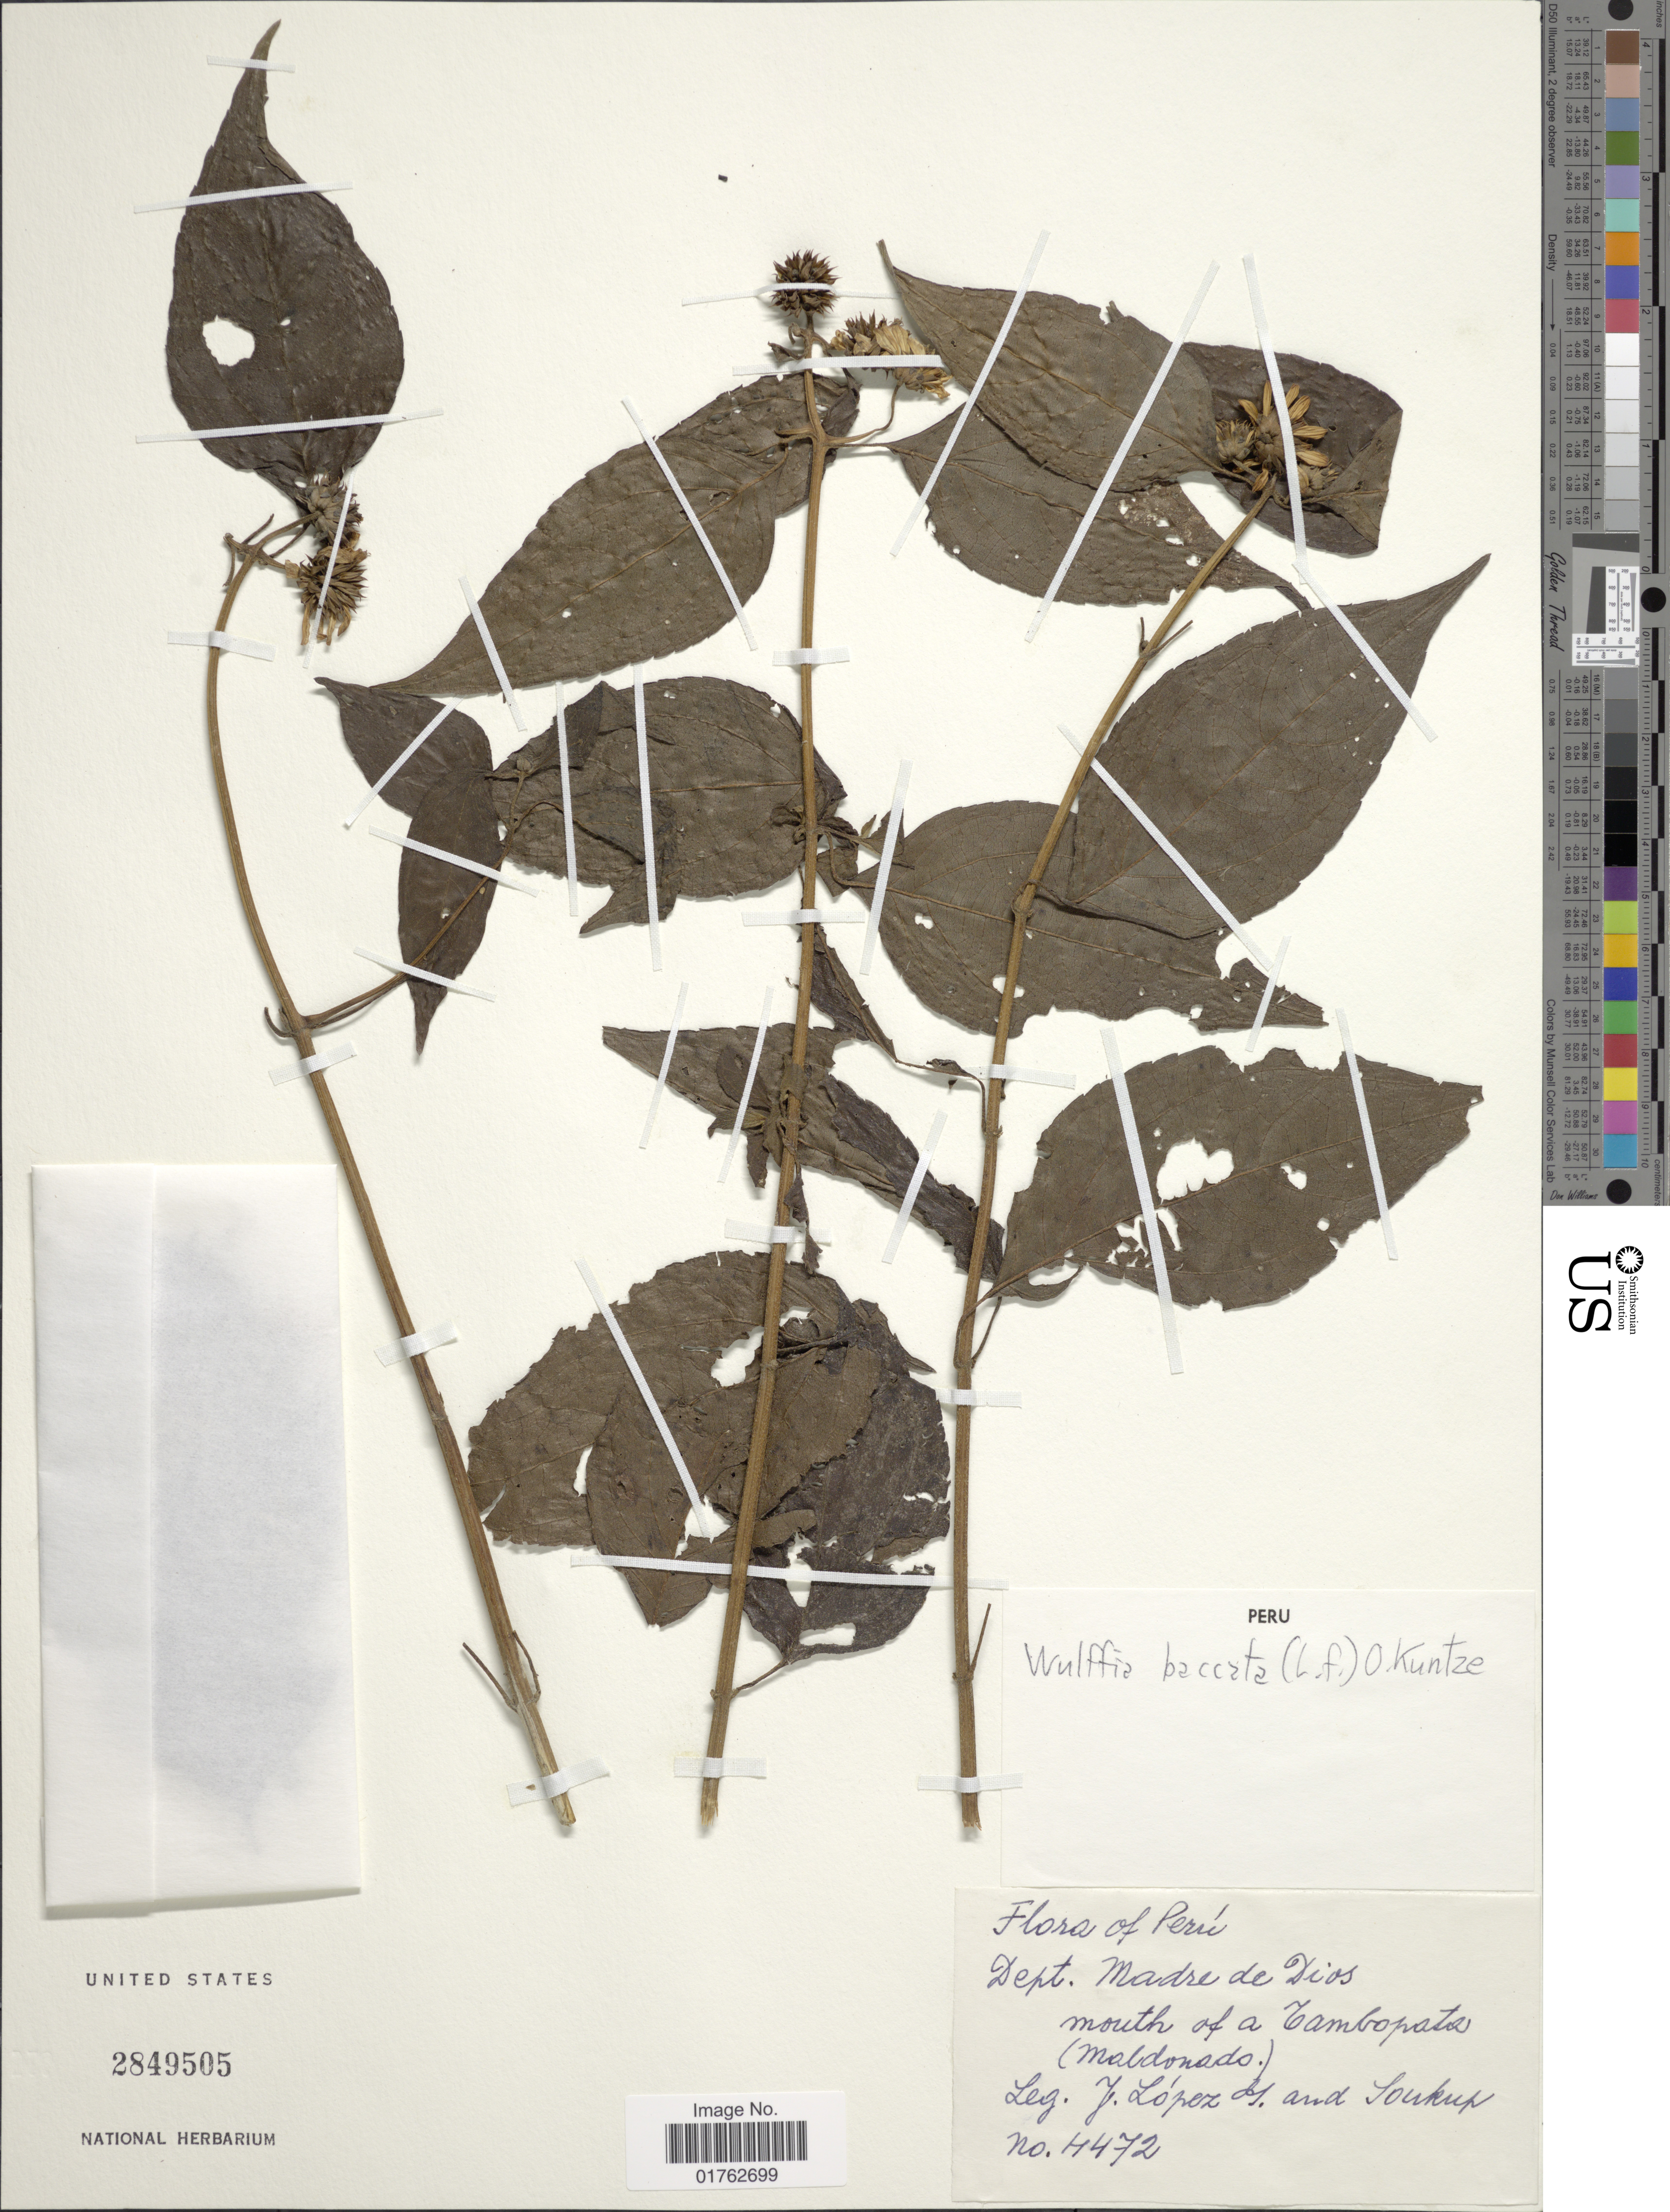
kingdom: Plantae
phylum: Tracheophyta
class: Magnoliopsida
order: Asterales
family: Asteraceae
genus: Wulffia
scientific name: Wulffia baccata var. baccata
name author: (L.) Kuntze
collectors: J. López G. & J. Soukup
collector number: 4472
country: Peru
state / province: Madre de Dios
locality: Mouth of a Cambopats (Maldonado)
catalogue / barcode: US 2849505